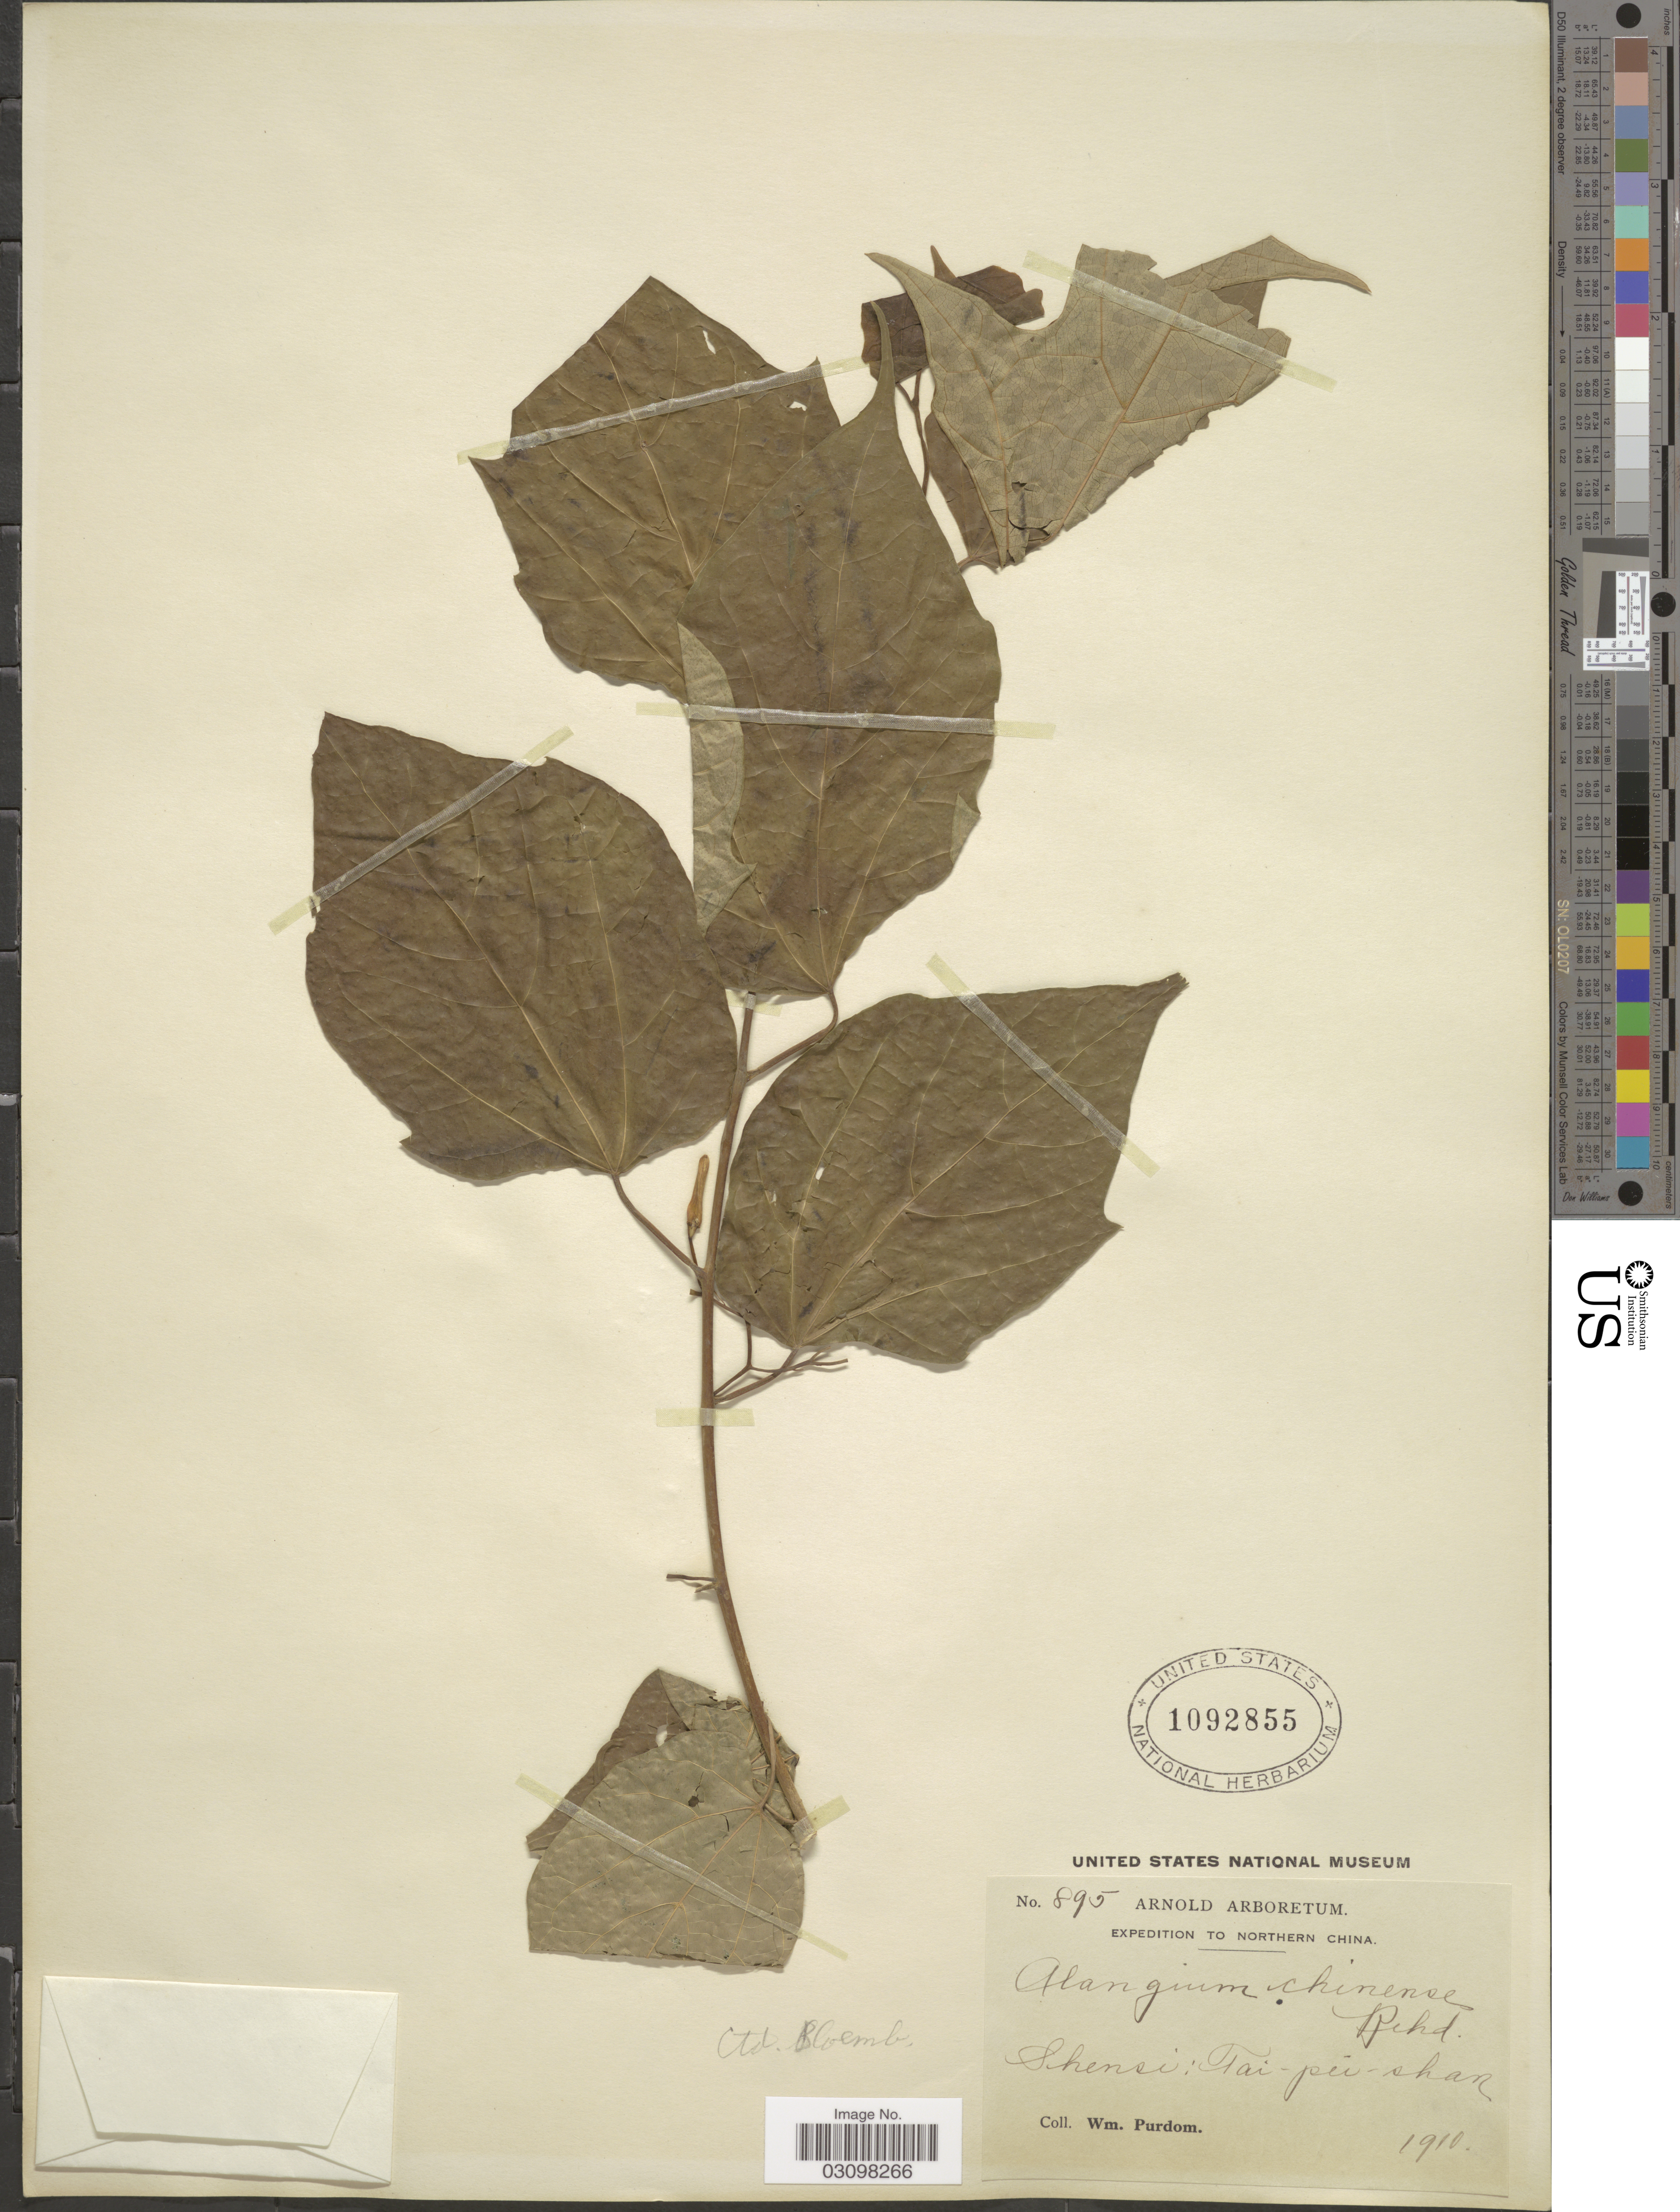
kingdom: Plantae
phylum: Tracheophyta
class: Magnoliopsida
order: Cornales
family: Cornaceae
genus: Alangium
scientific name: Alangium chinense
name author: (Harms) Rehder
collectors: W. Purdom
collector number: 895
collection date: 1910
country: China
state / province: Shaanxi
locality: Northern China. Shensi: Tai-pei-shan.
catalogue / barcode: US 1092855